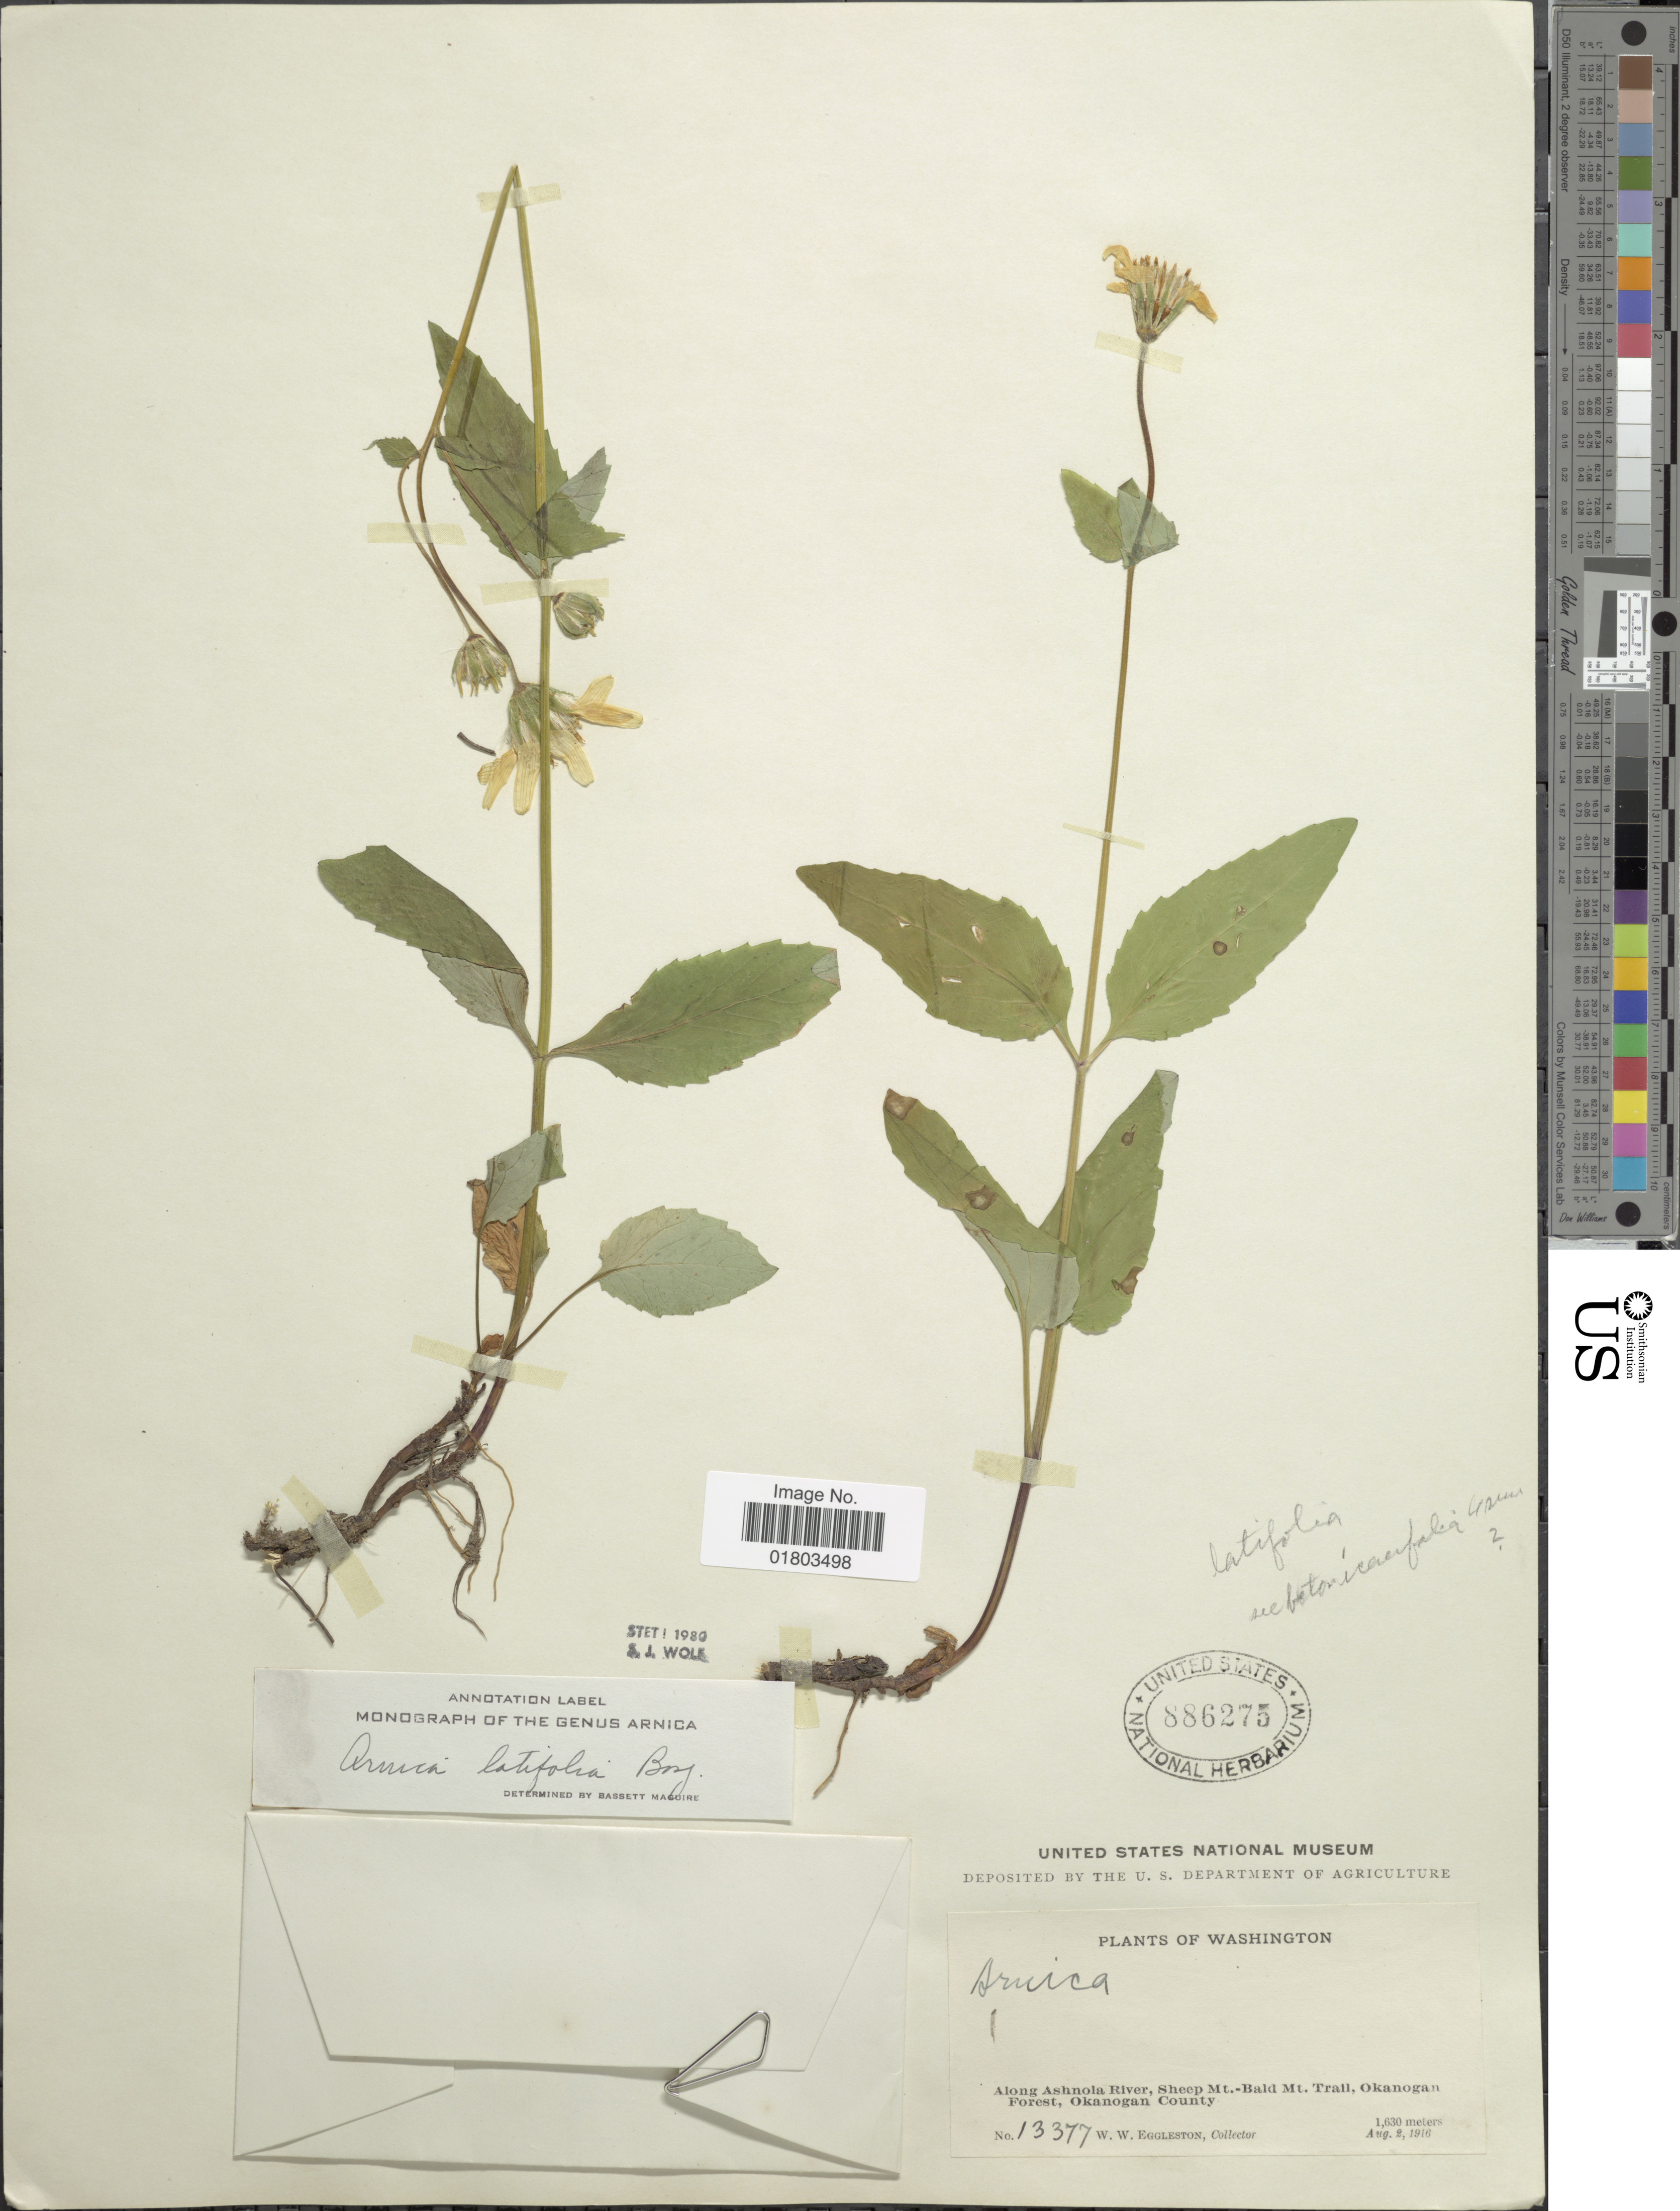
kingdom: Plantae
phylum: Tracheophyta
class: Magnoliopsida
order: Asterales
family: Asteraceae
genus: Arnica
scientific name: Arnica latifolia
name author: Bong.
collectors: W. W. Eggleston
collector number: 13377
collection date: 1916-08-02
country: United States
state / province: Washington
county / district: Okanogan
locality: Along Ashnola River, Sheep Mt.-Bald Mt. Trail, Okanogan Forest, Okanogan County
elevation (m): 1630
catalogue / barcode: US 886275